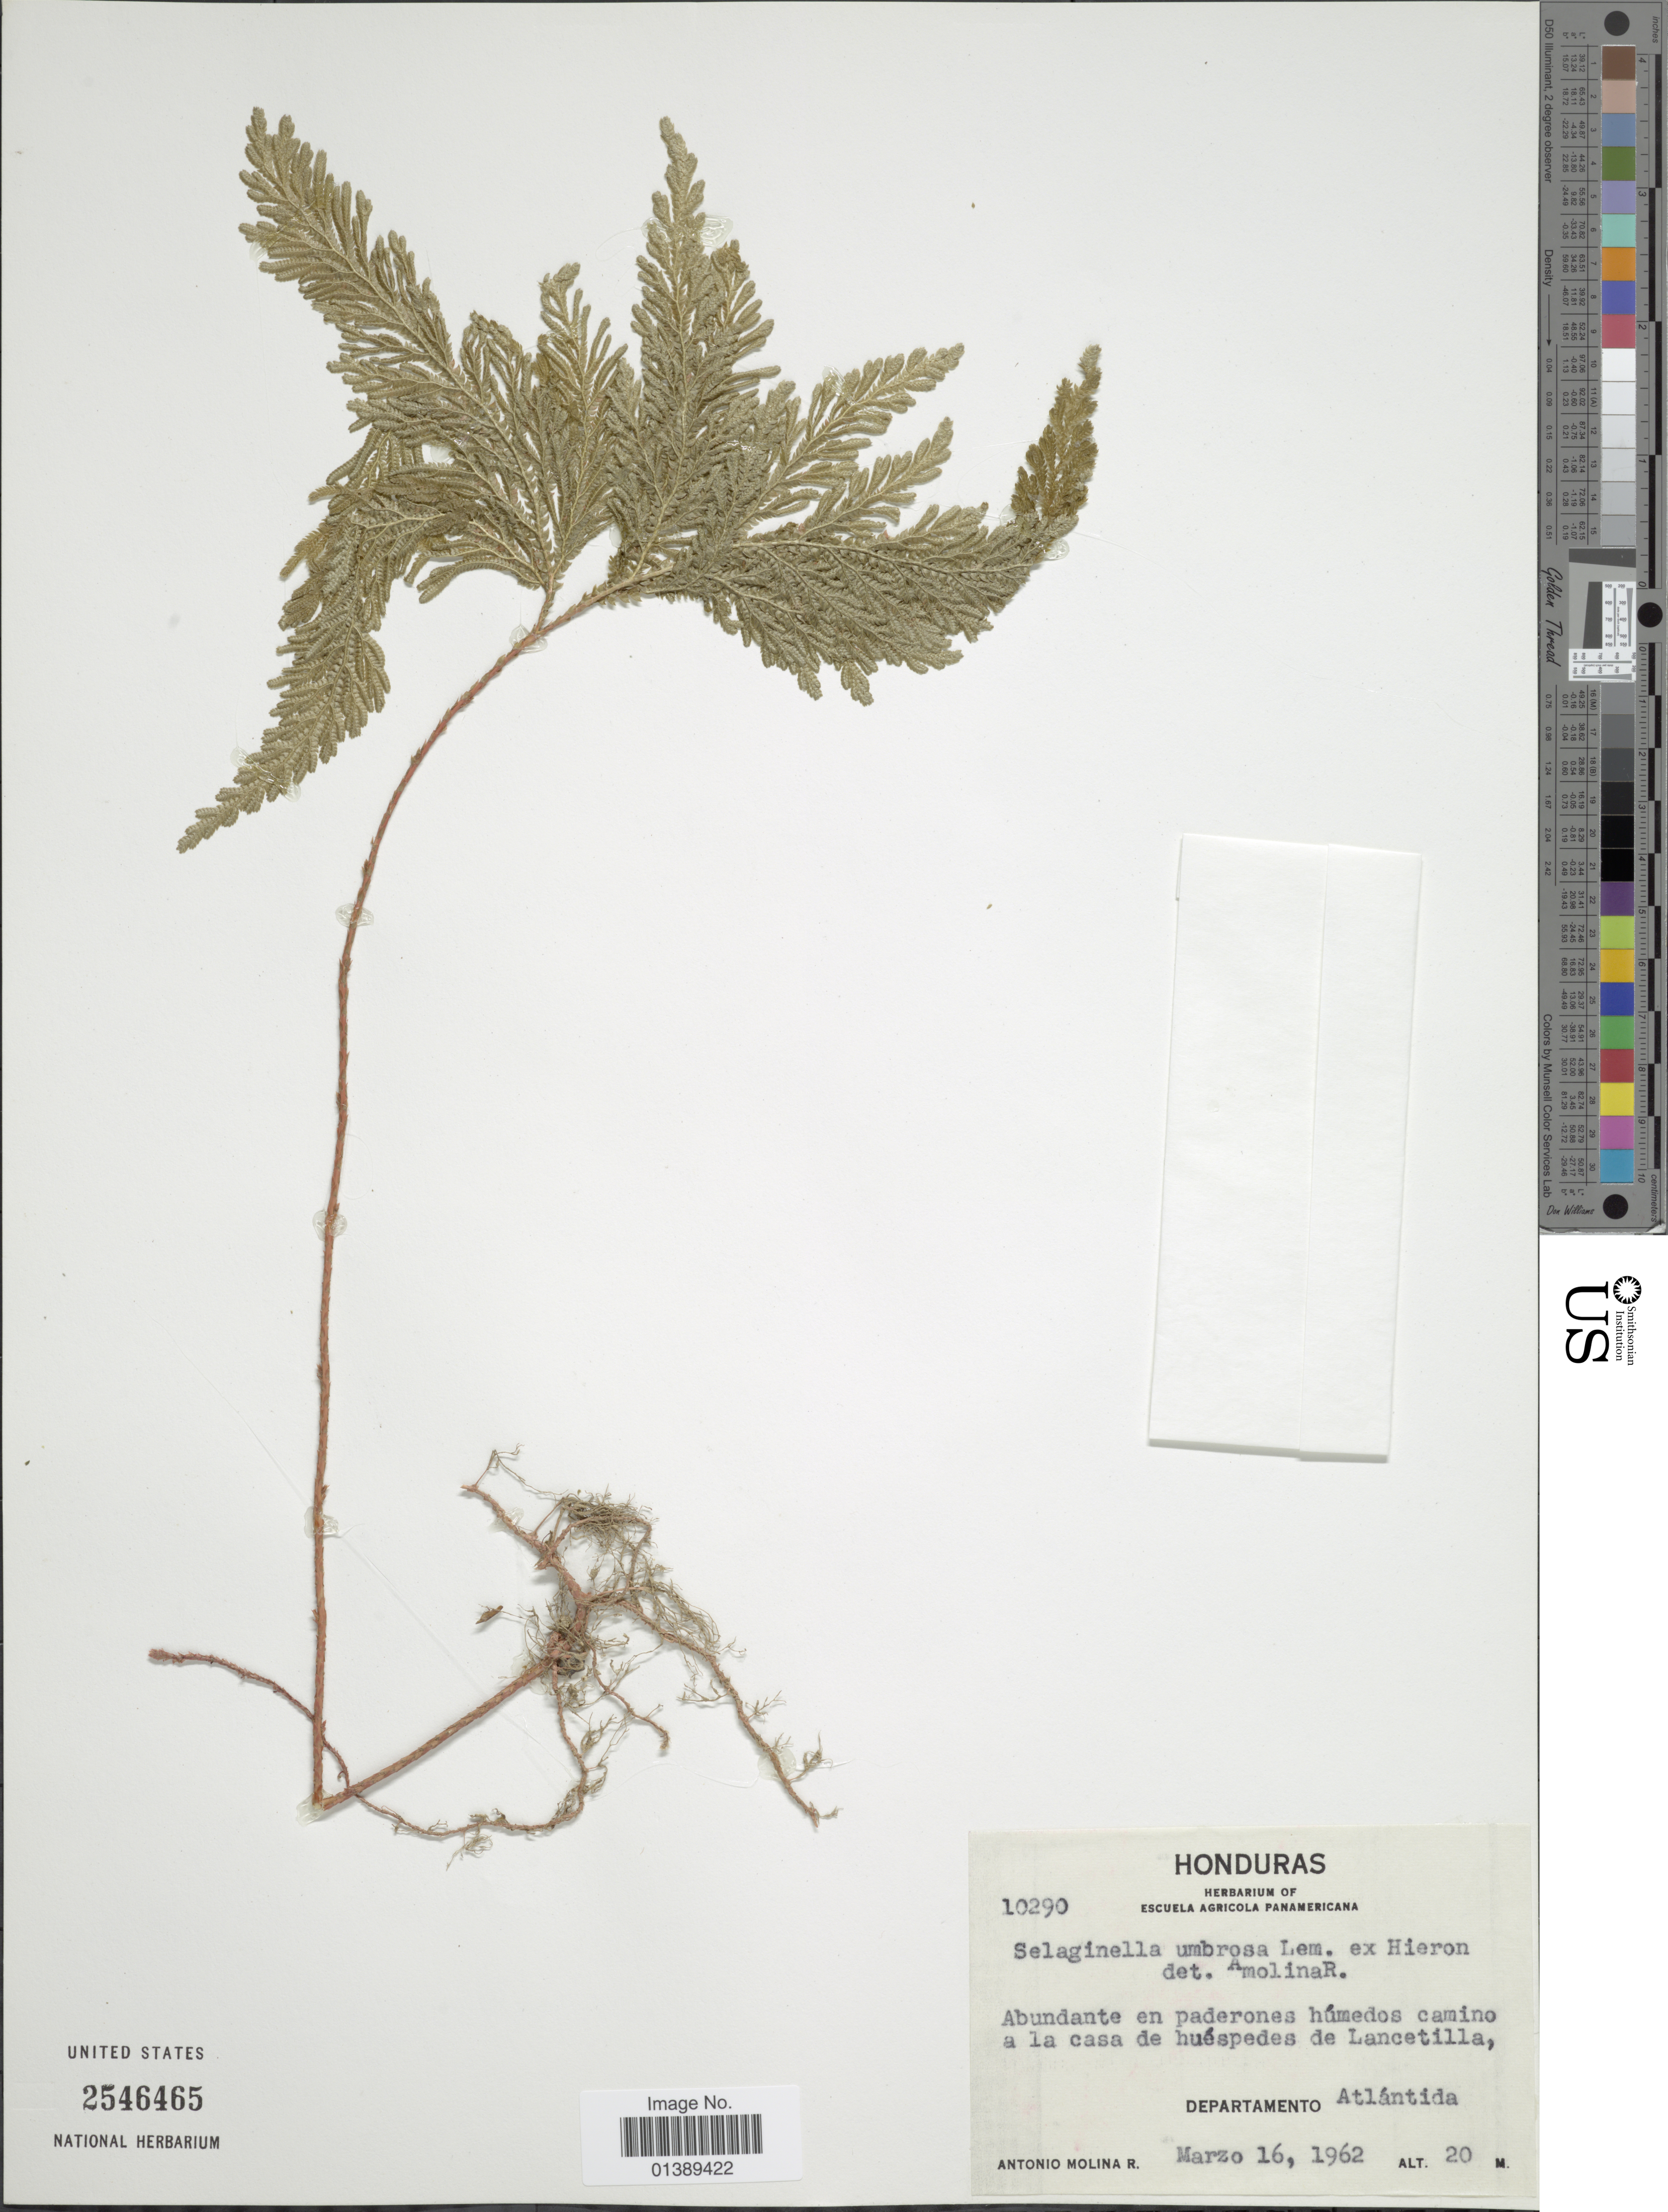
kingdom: Plantae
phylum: Tracheophyta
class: Lycopodiopsida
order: Selaginellales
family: Selaginellaceae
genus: Selaginella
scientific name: Selaginella umbrosa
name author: Lem. ex Hieron.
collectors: A. Molina R.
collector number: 10290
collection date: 1962-03-16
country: Honduras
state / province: Atlántida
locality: Abundante en paderones húmedos camino a la casa de huéspedes de Lancetilla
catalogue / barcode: US 2546465